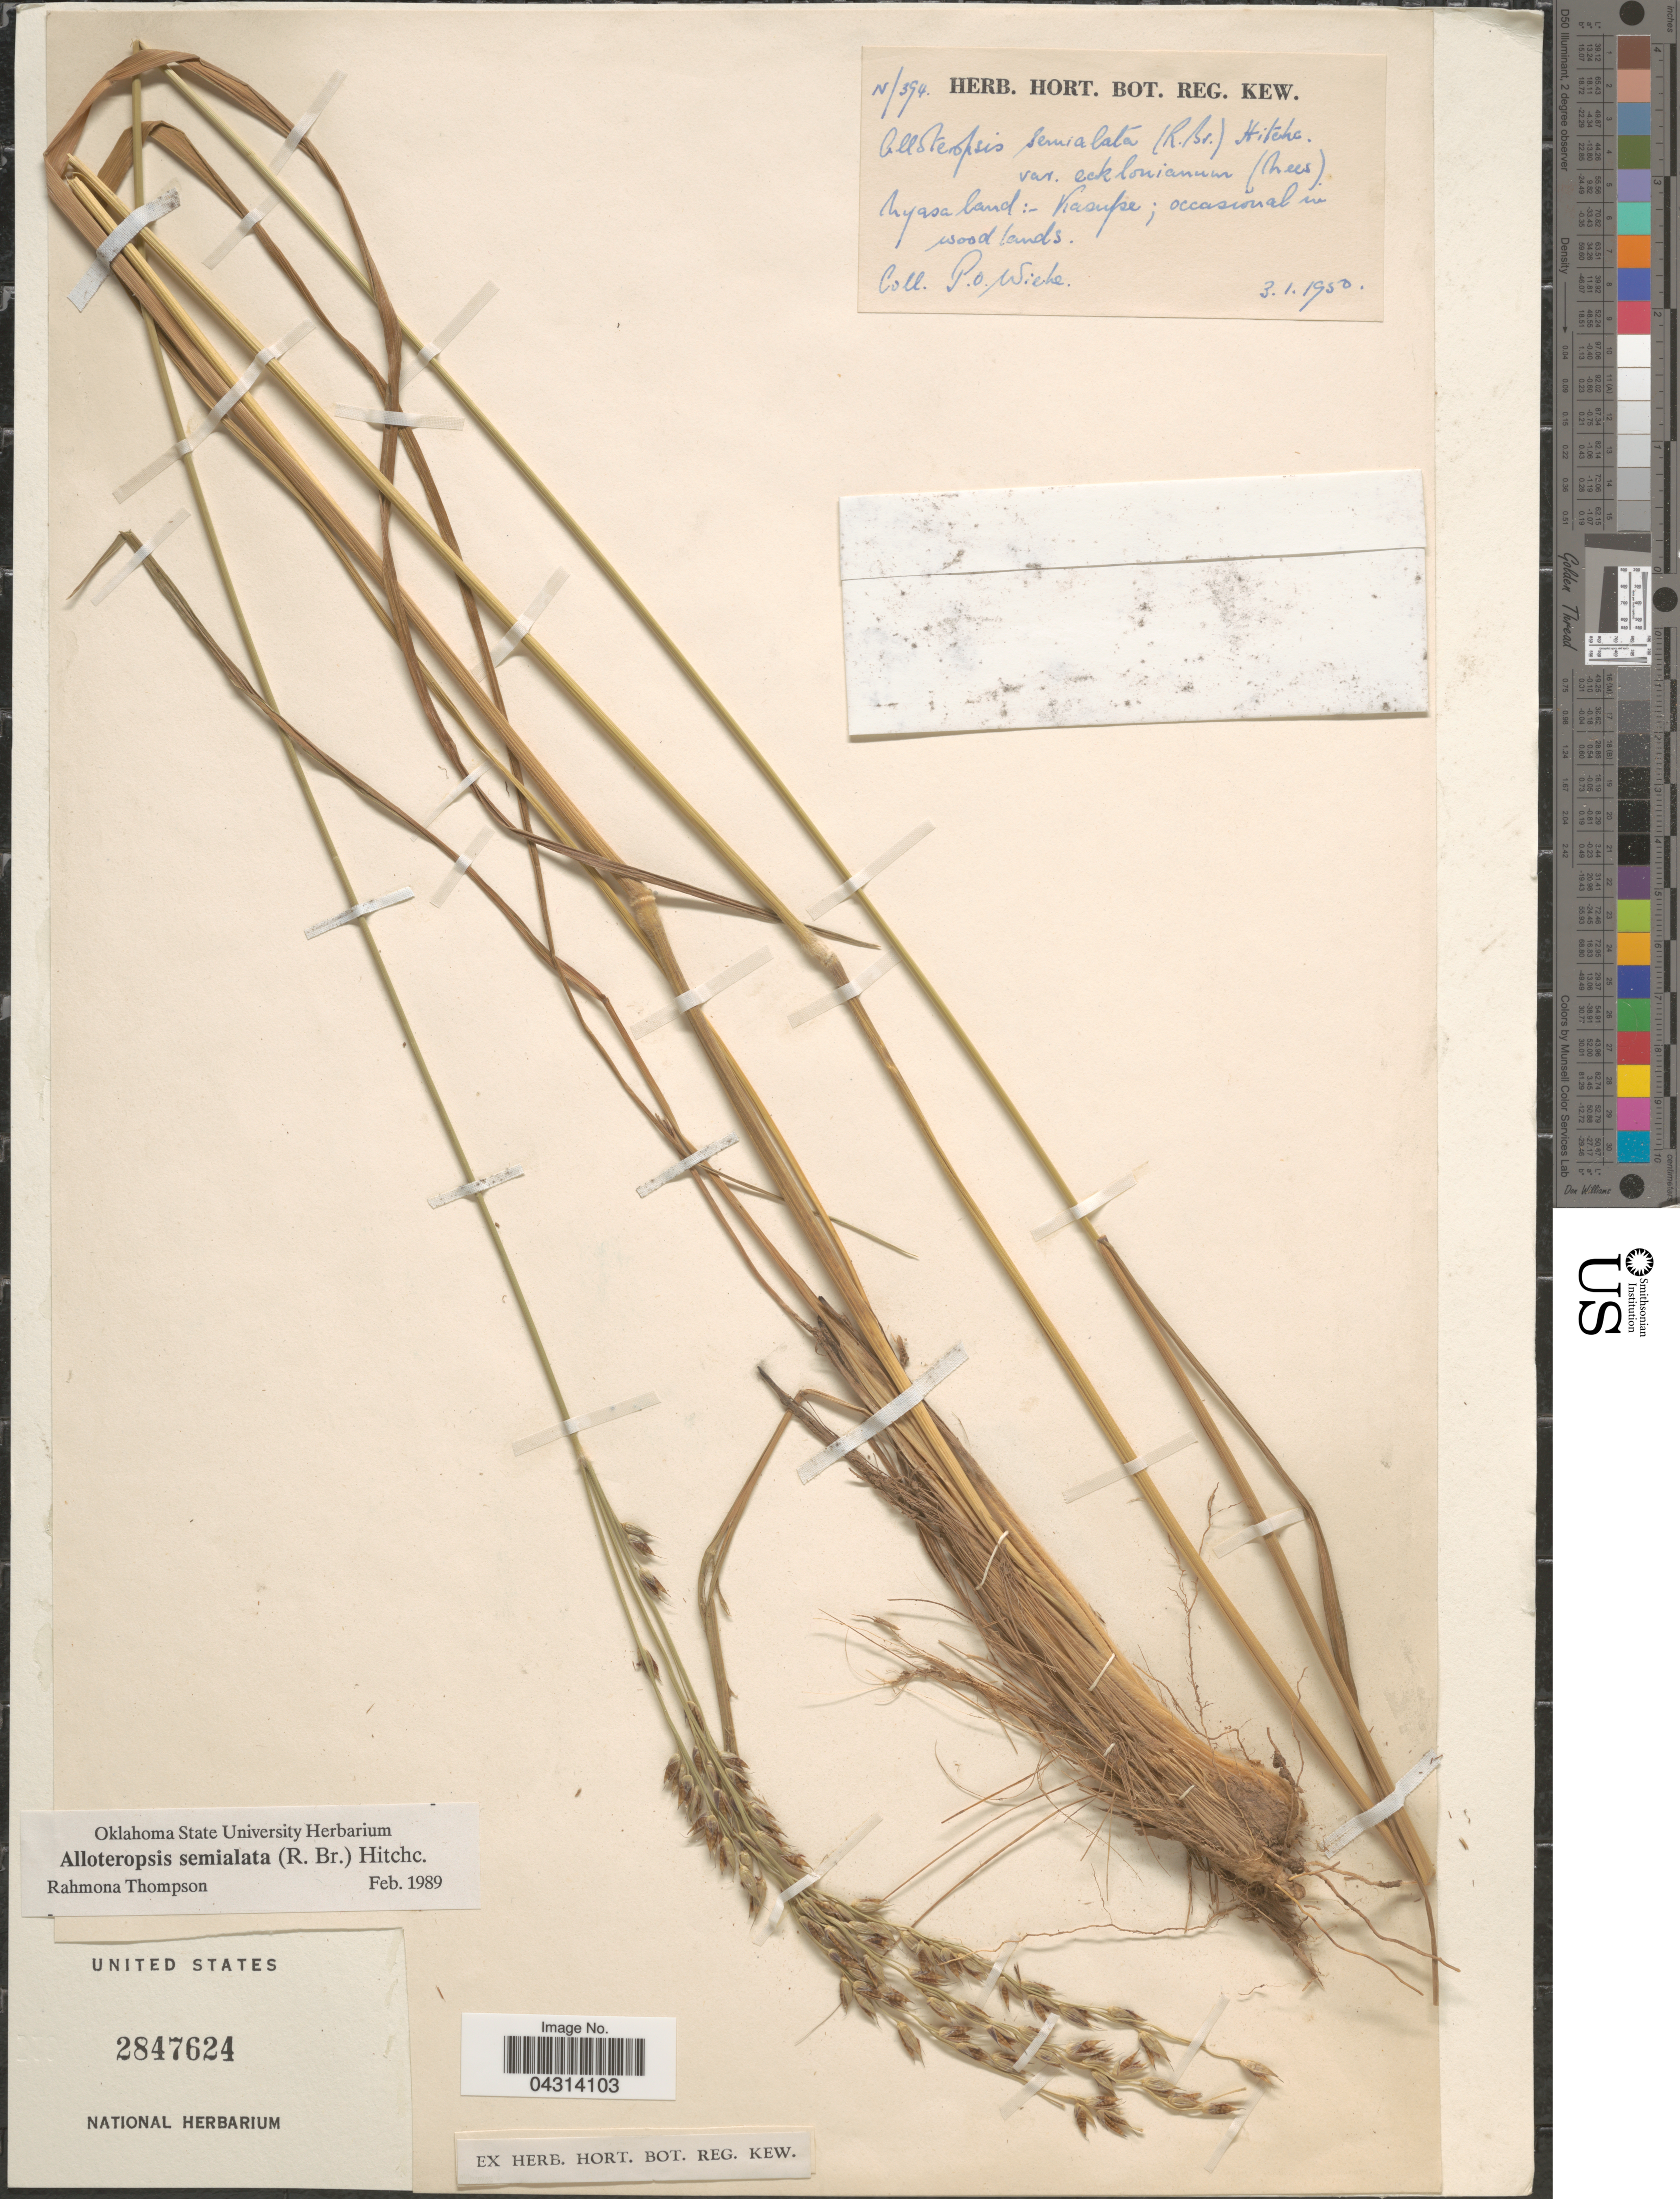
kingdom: Plantae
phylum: Tracheophyta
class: Liliopsida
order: Poales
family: Poaceae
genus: Alloteropsis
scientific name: Alloteropsis semialata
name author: (R. Br.) Hitchc.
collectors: P. Wiehe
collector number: N/394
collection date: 1950-01-03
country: Malawi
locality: Nyasaland: Kasupe; occasional in woodlands.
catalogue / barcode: US 2847624